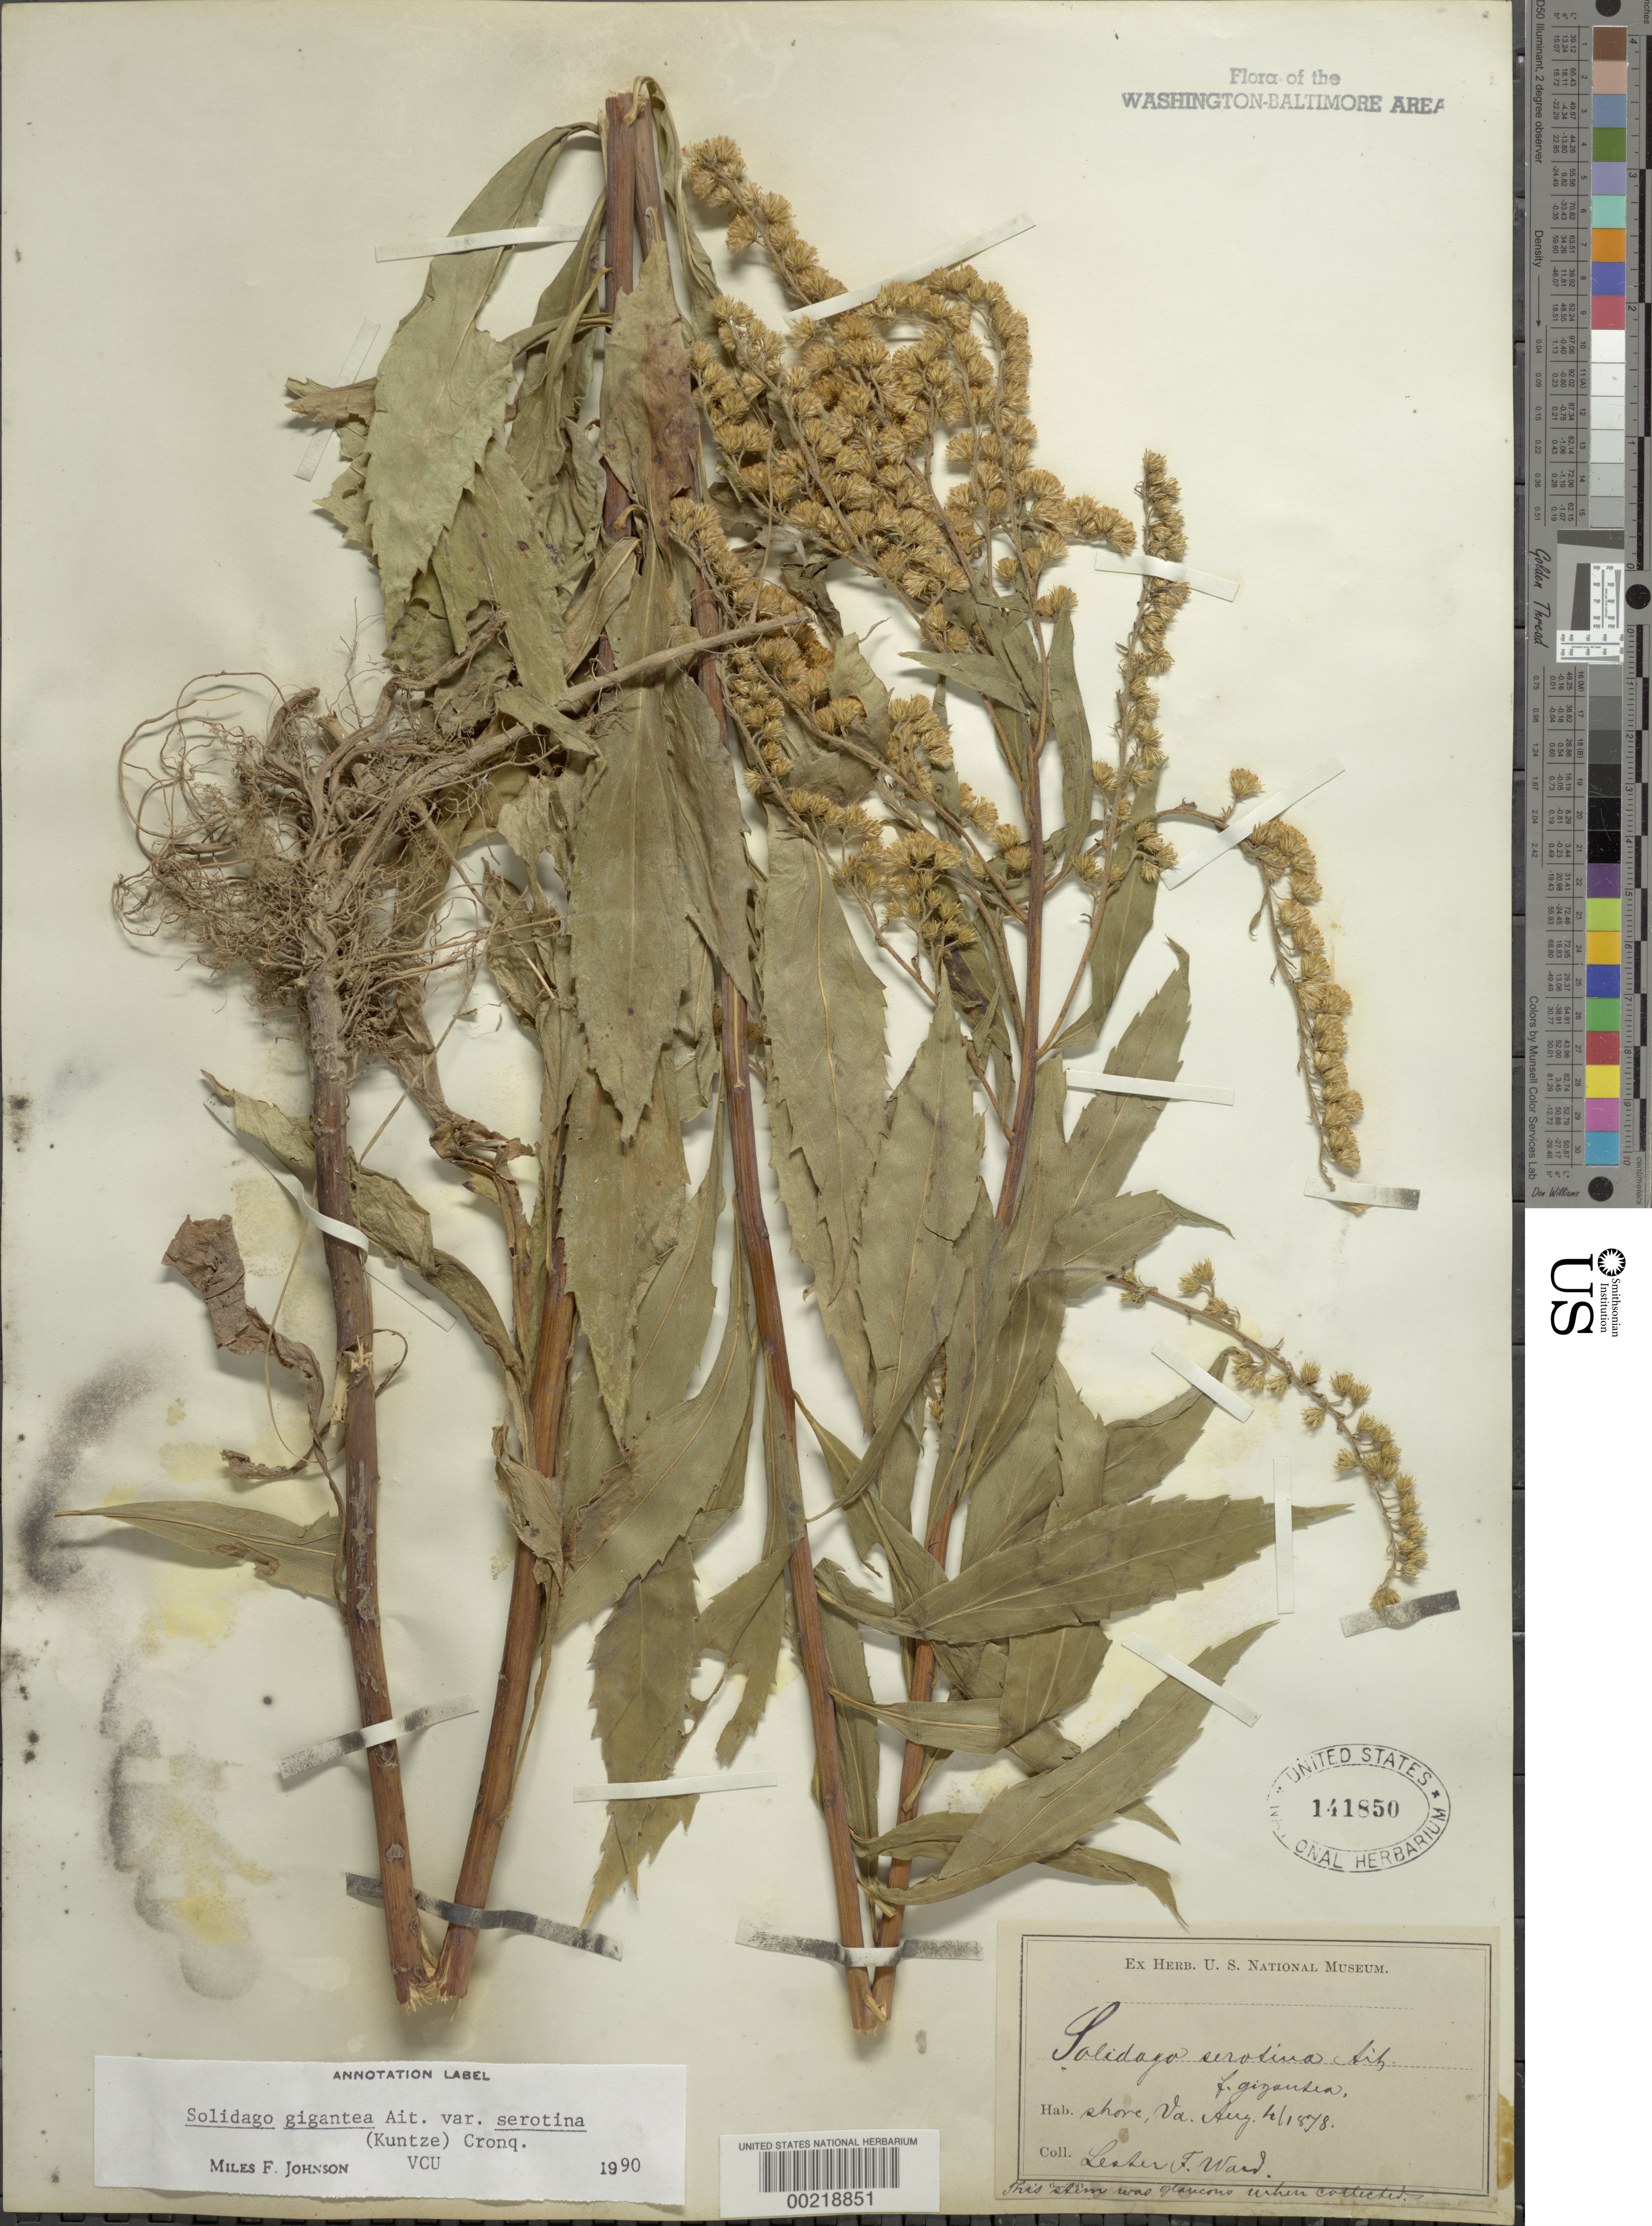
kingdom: Plantae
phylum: Tracheophyta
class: Magnoliopsida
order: Asterales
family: Asteraceae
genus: Solidago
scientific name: Solidago gigantea var. serotina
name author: Fernald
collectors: L. F. Ward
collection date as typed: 04 Aug 1878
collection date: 1878-08-04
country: United States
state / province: Virginia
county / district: Fairfax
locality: West Falls Church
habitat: Shore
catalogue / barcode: US 141850